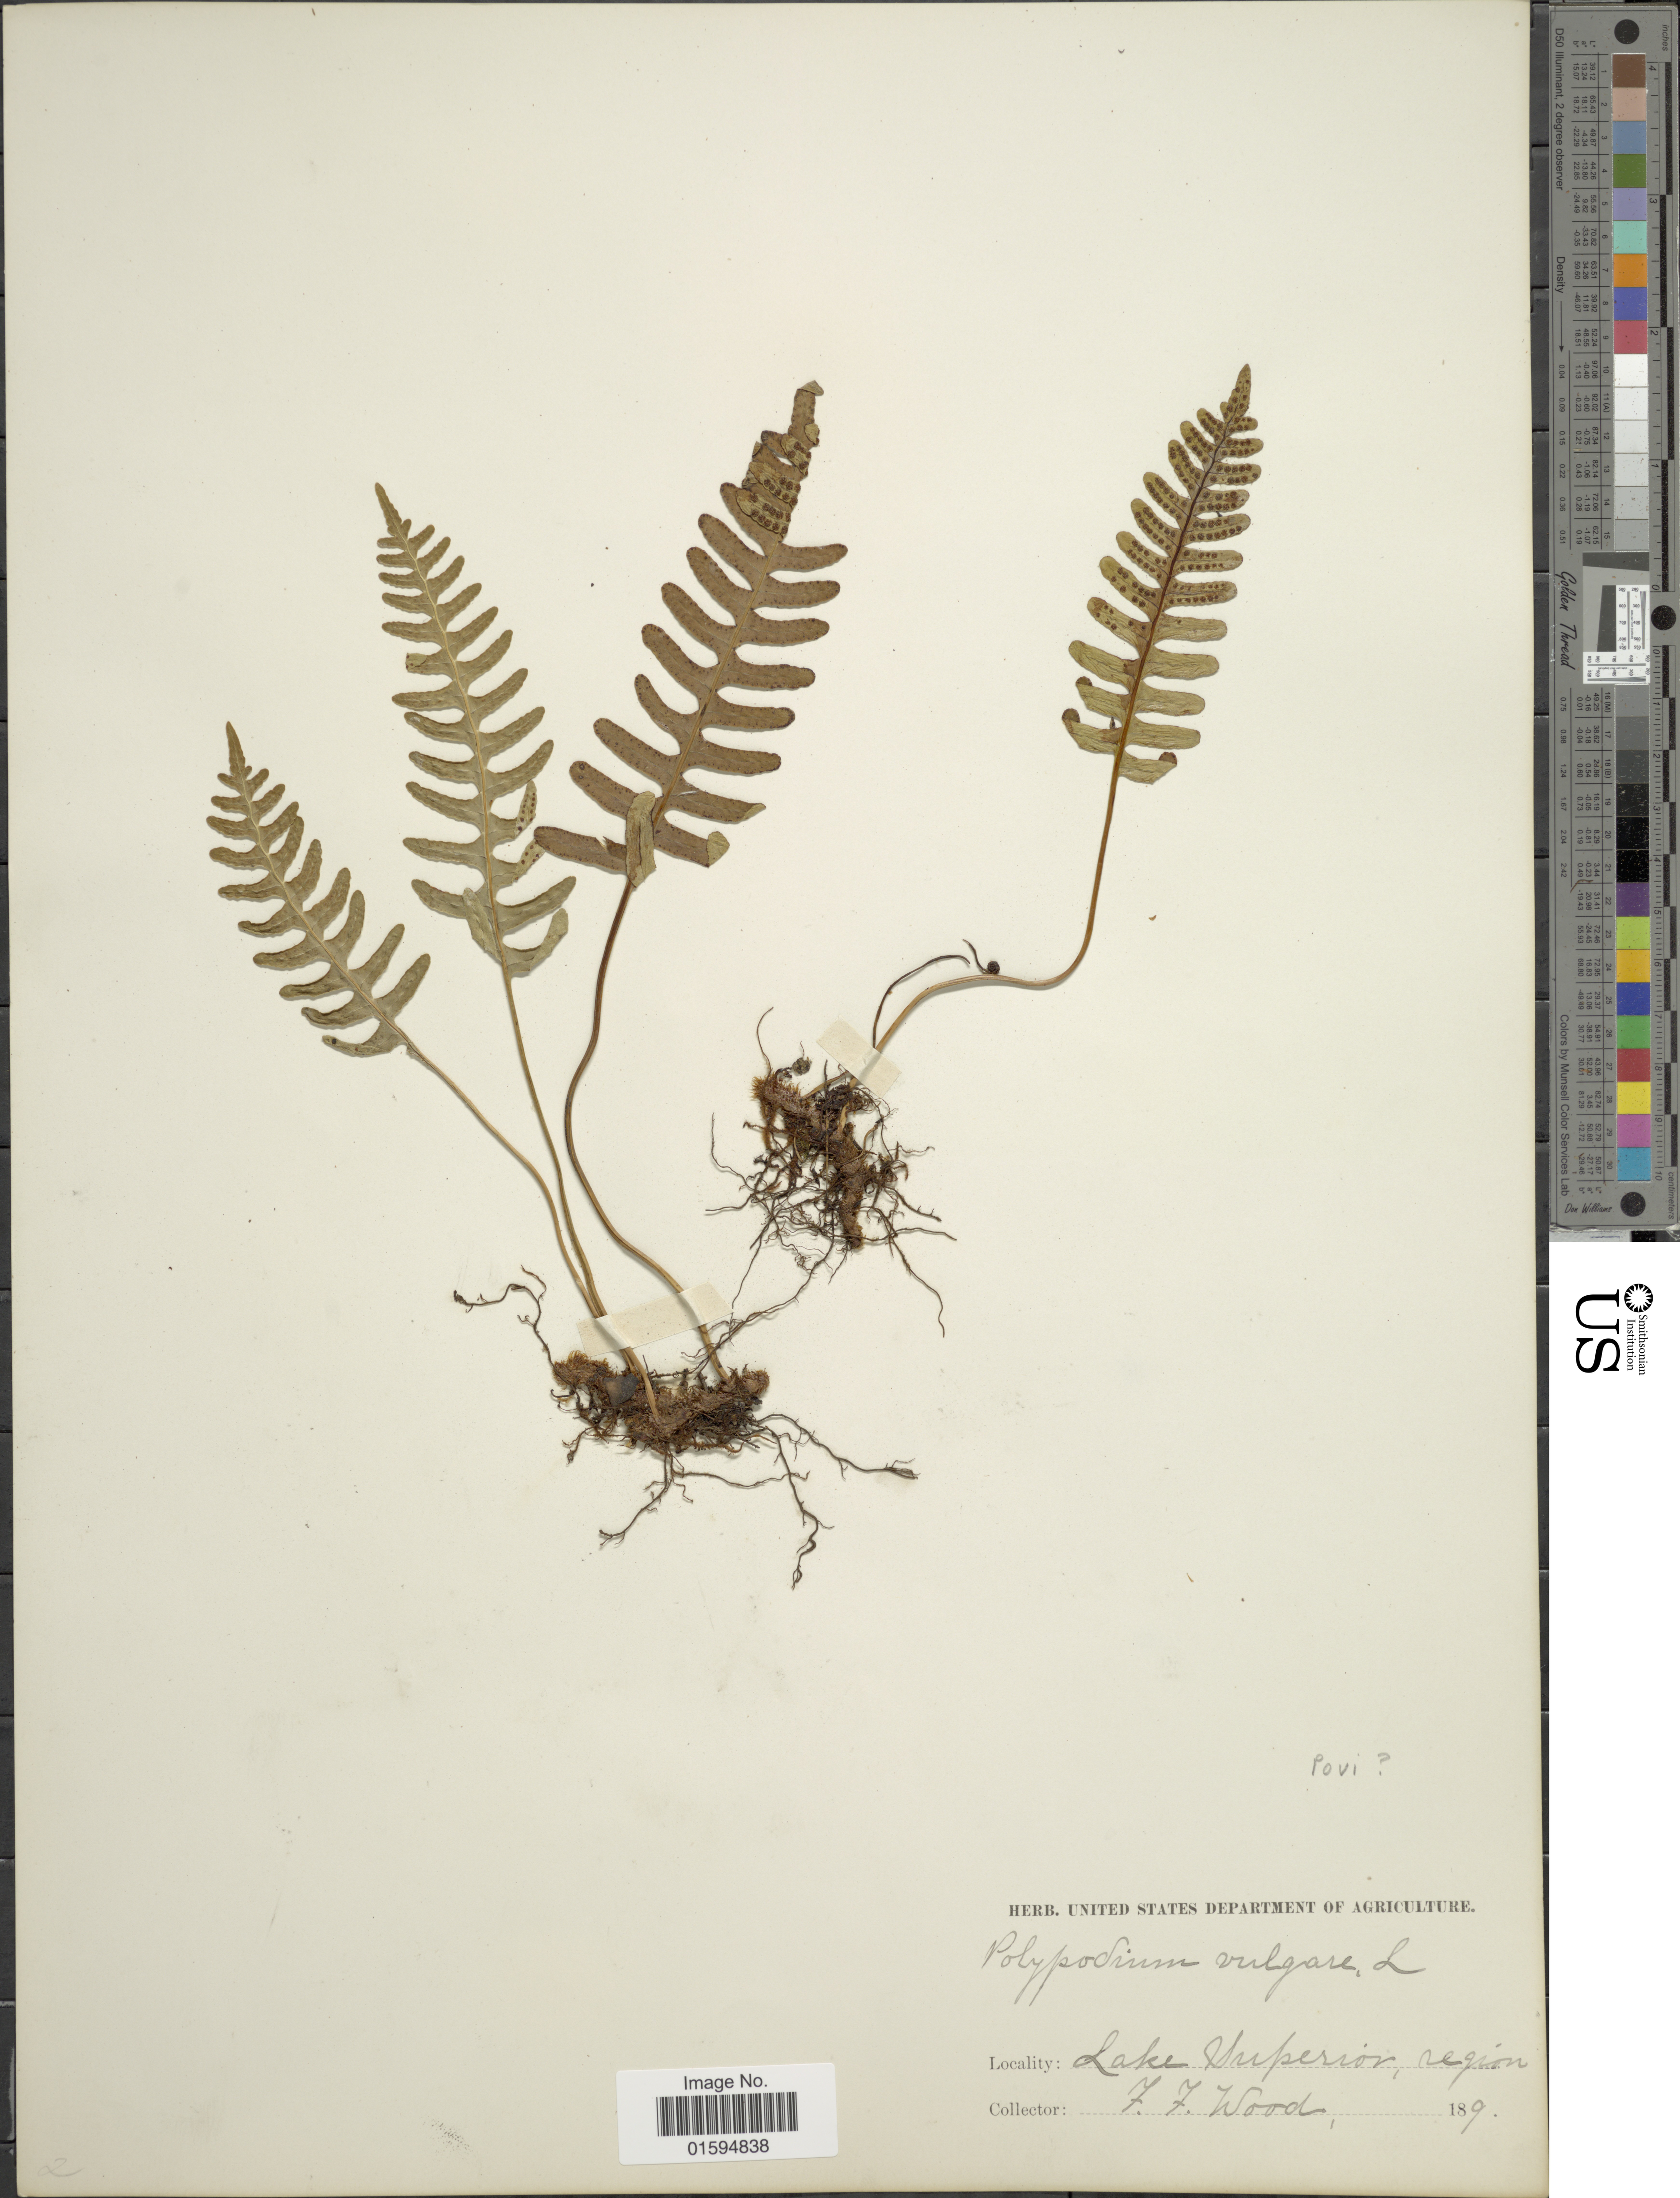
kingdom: Plantae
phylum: Tracheophyta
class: Polypodiopsida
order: Polypodiales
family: Polypodiaceae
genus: Polypodium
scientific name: Polypodium virginianum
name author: L.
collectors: F. Wood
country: Canada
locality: Lake Superior, region.